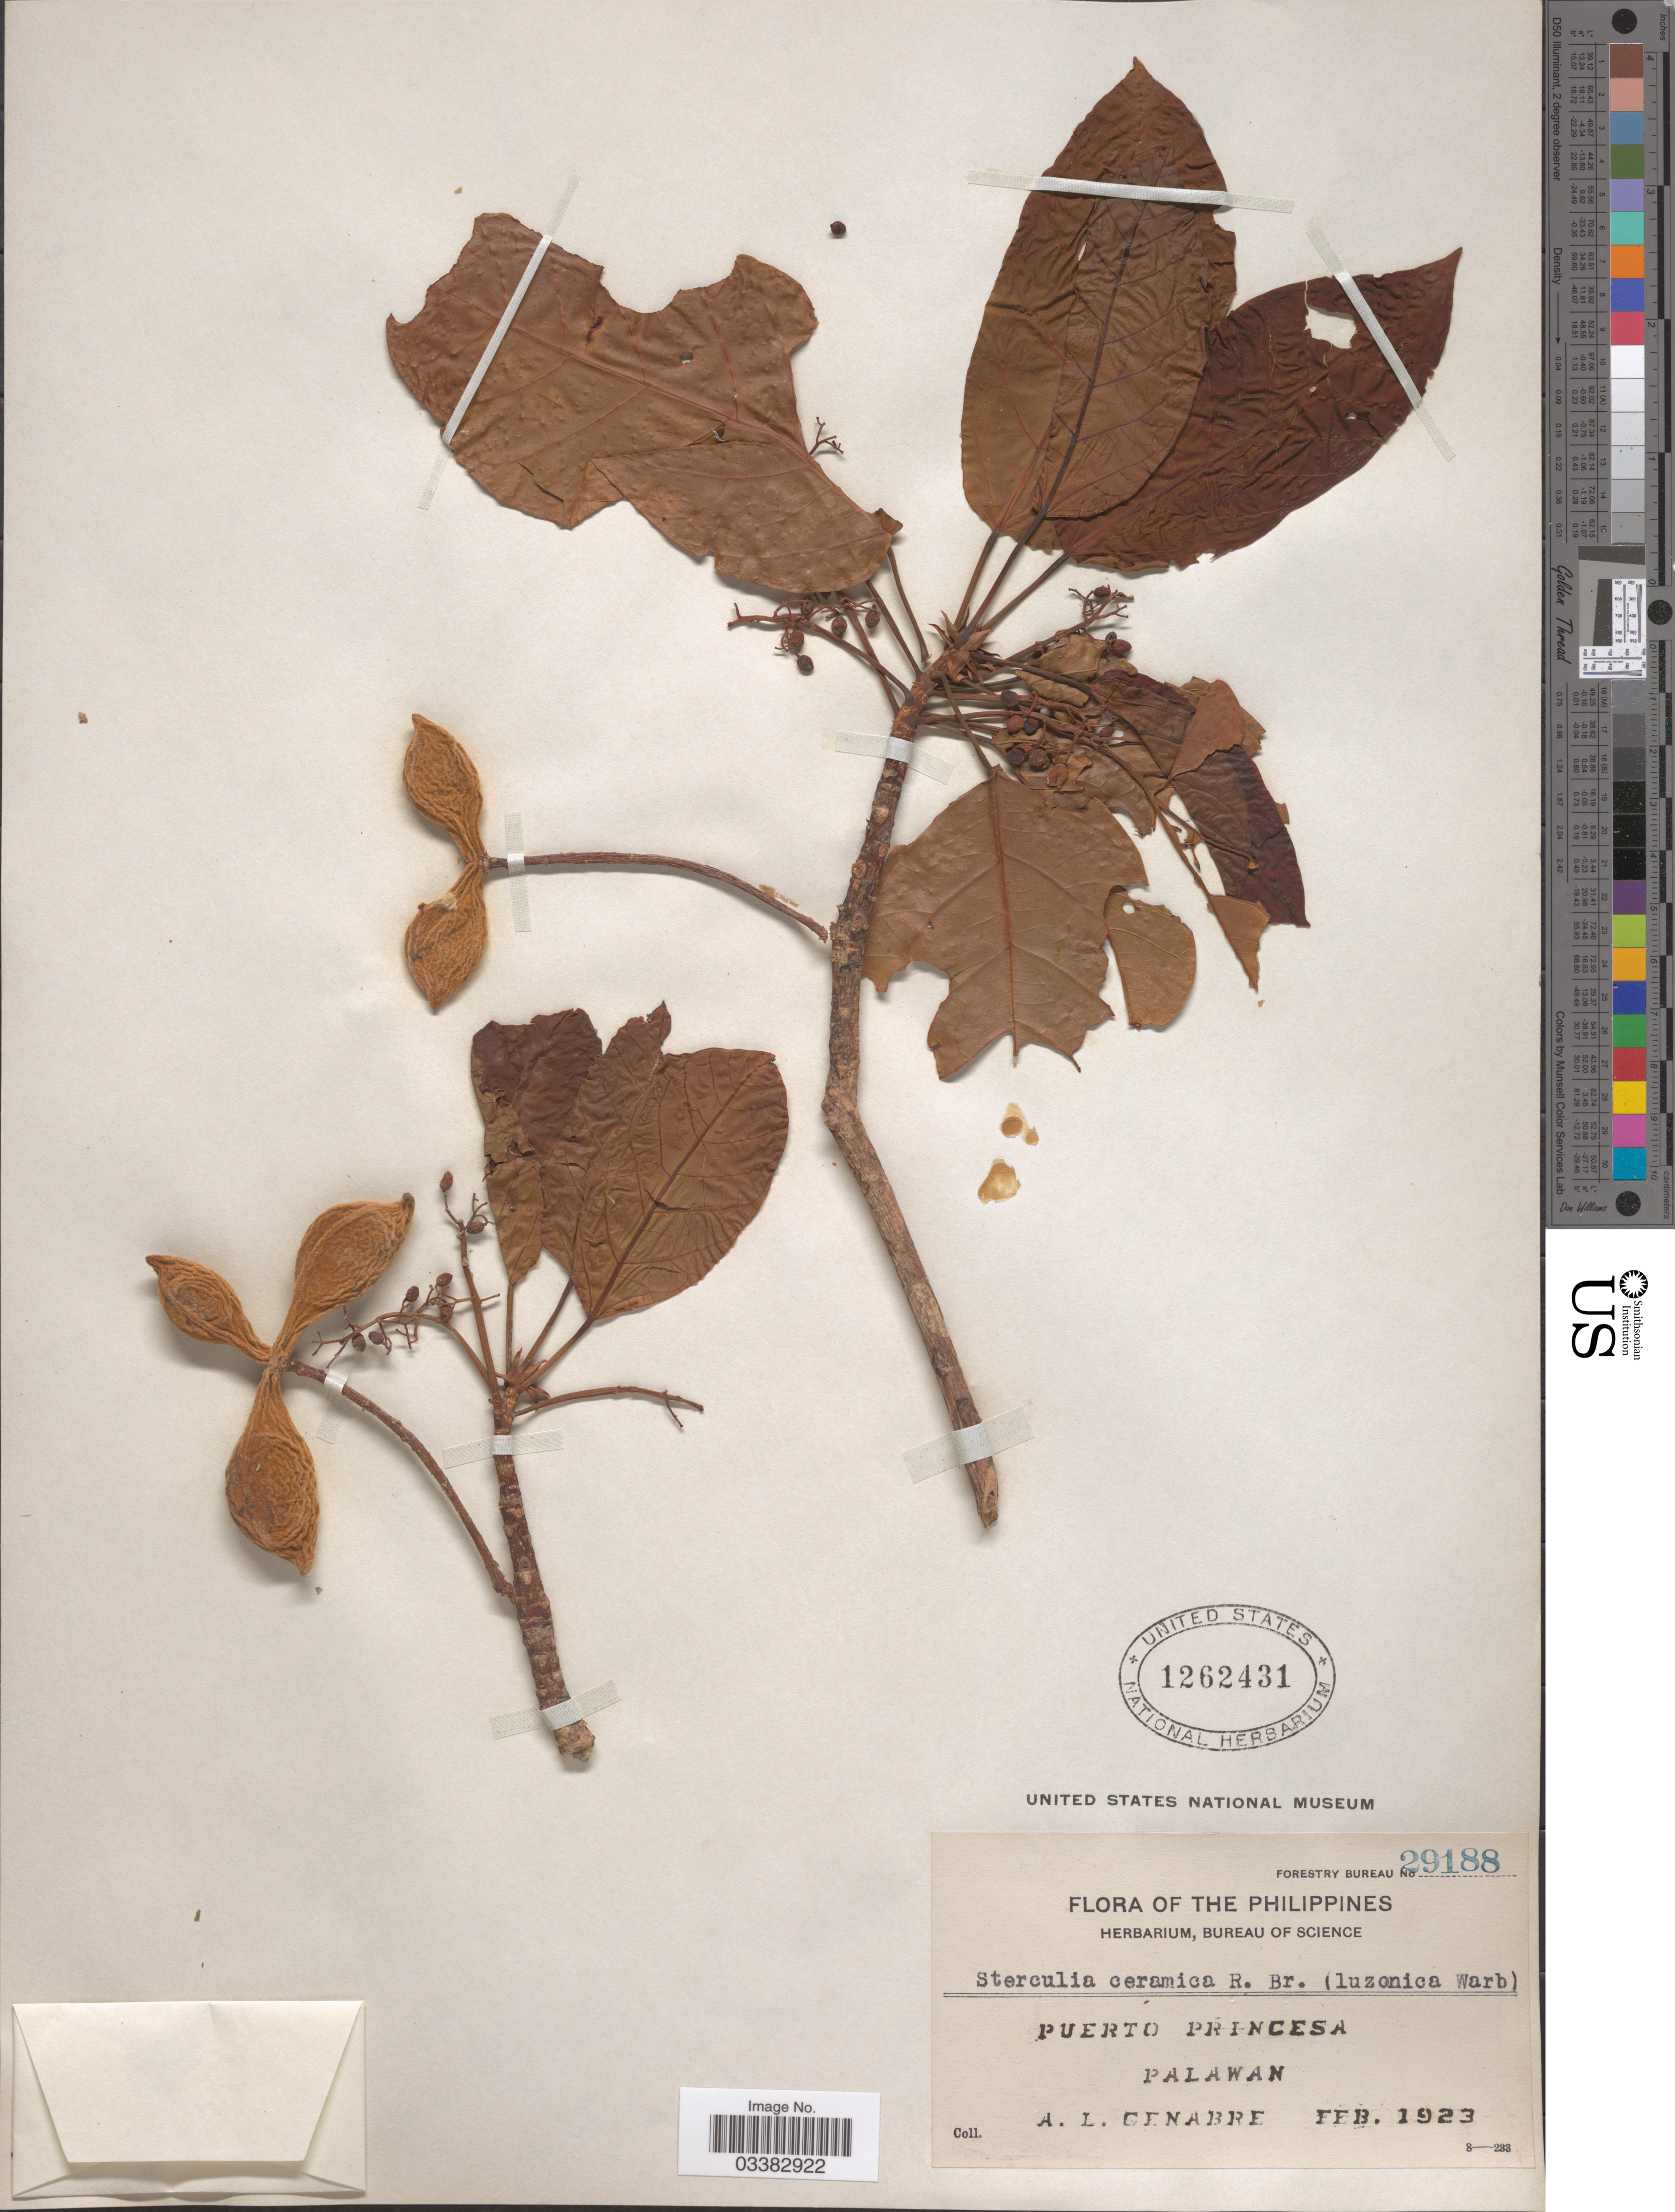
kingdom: Plantae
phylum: Tracheophyta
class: Magnoliopsida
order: Malvales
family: Malvaceae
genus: Sterculia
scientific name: Sterculia ceramica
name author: R. Br.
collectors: A. Cenabre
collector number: Forestry Bureau 29188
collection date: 1923-02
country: Philippines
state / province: Mimaropa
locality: Puerto Princesa. Palawan.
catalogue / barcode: US 1262431